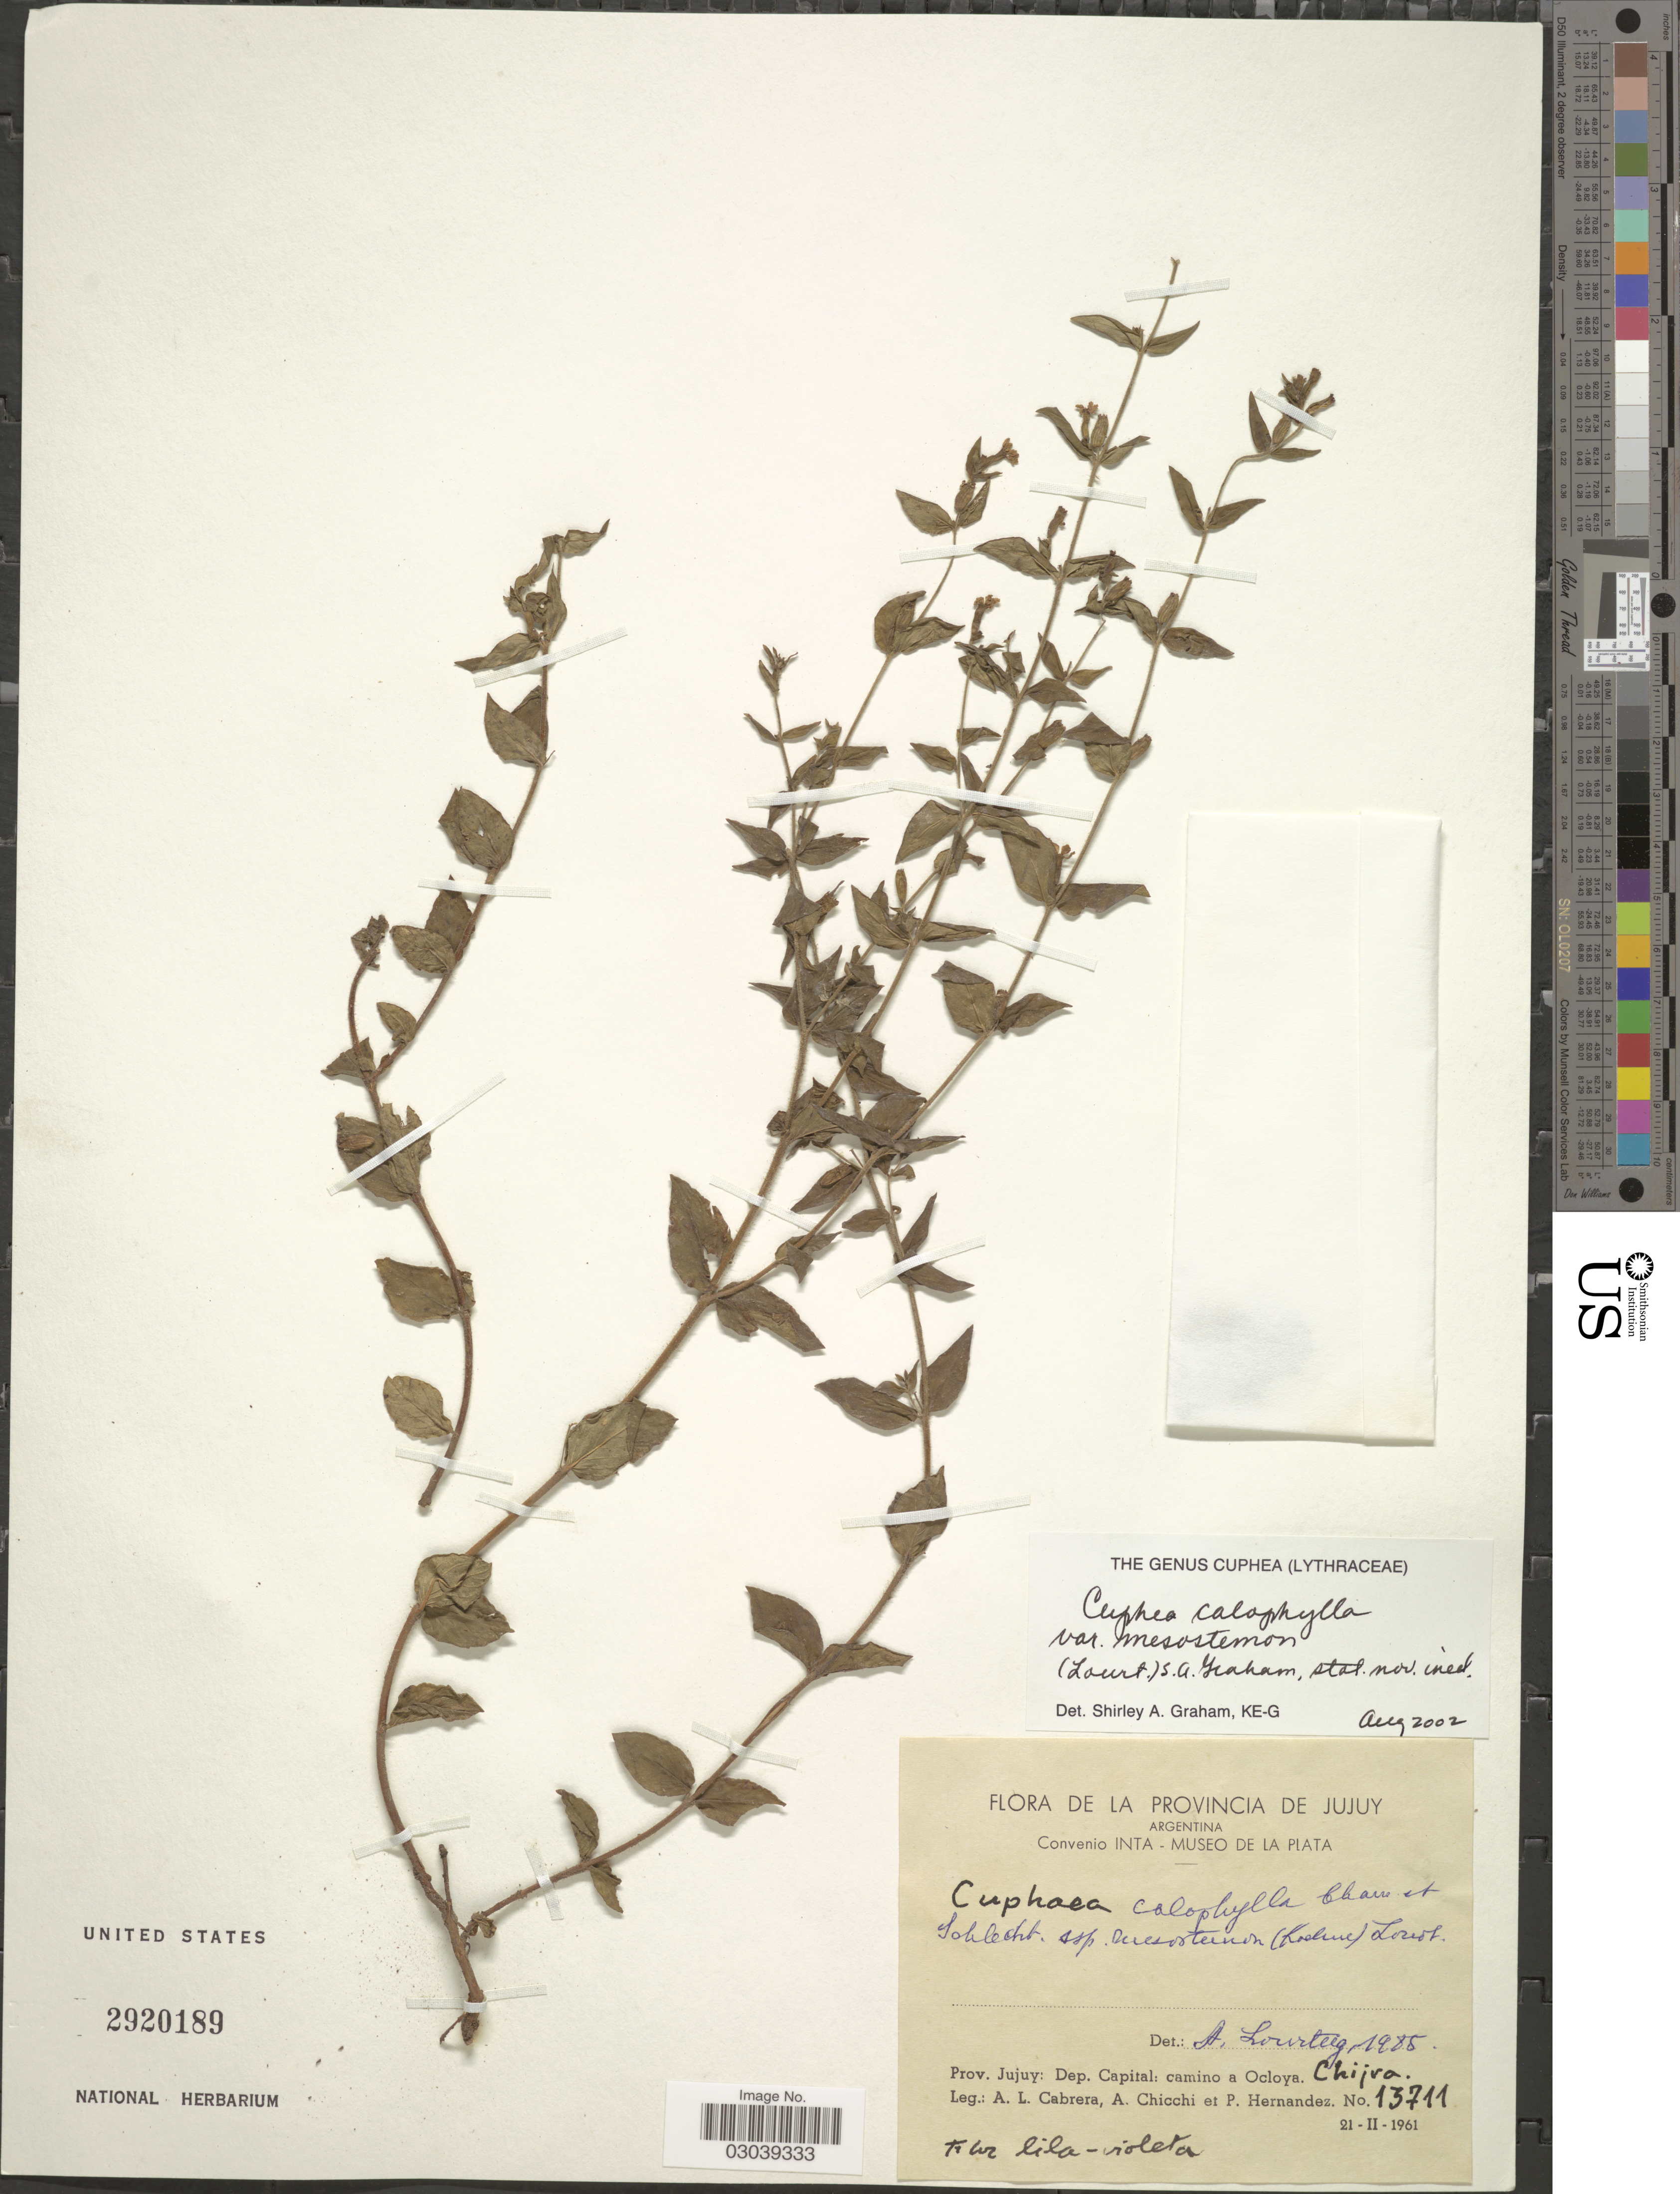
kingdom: Plantae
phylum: Tracheophyta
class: Magnoliopsida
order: Myrtales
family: Lythraceae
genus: Cuphea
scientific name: Cuphea calophylla subsp. mesostemon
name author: (Koehne) Lourteig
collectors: A. L. Cabrera, A. Chicchi & P. Hernandez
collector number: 13711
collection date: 1961-02-21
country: Argentina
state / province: Jujuy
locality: Dep. Capital: camino a Ocloya. Chijra.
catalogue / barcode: US 2920189